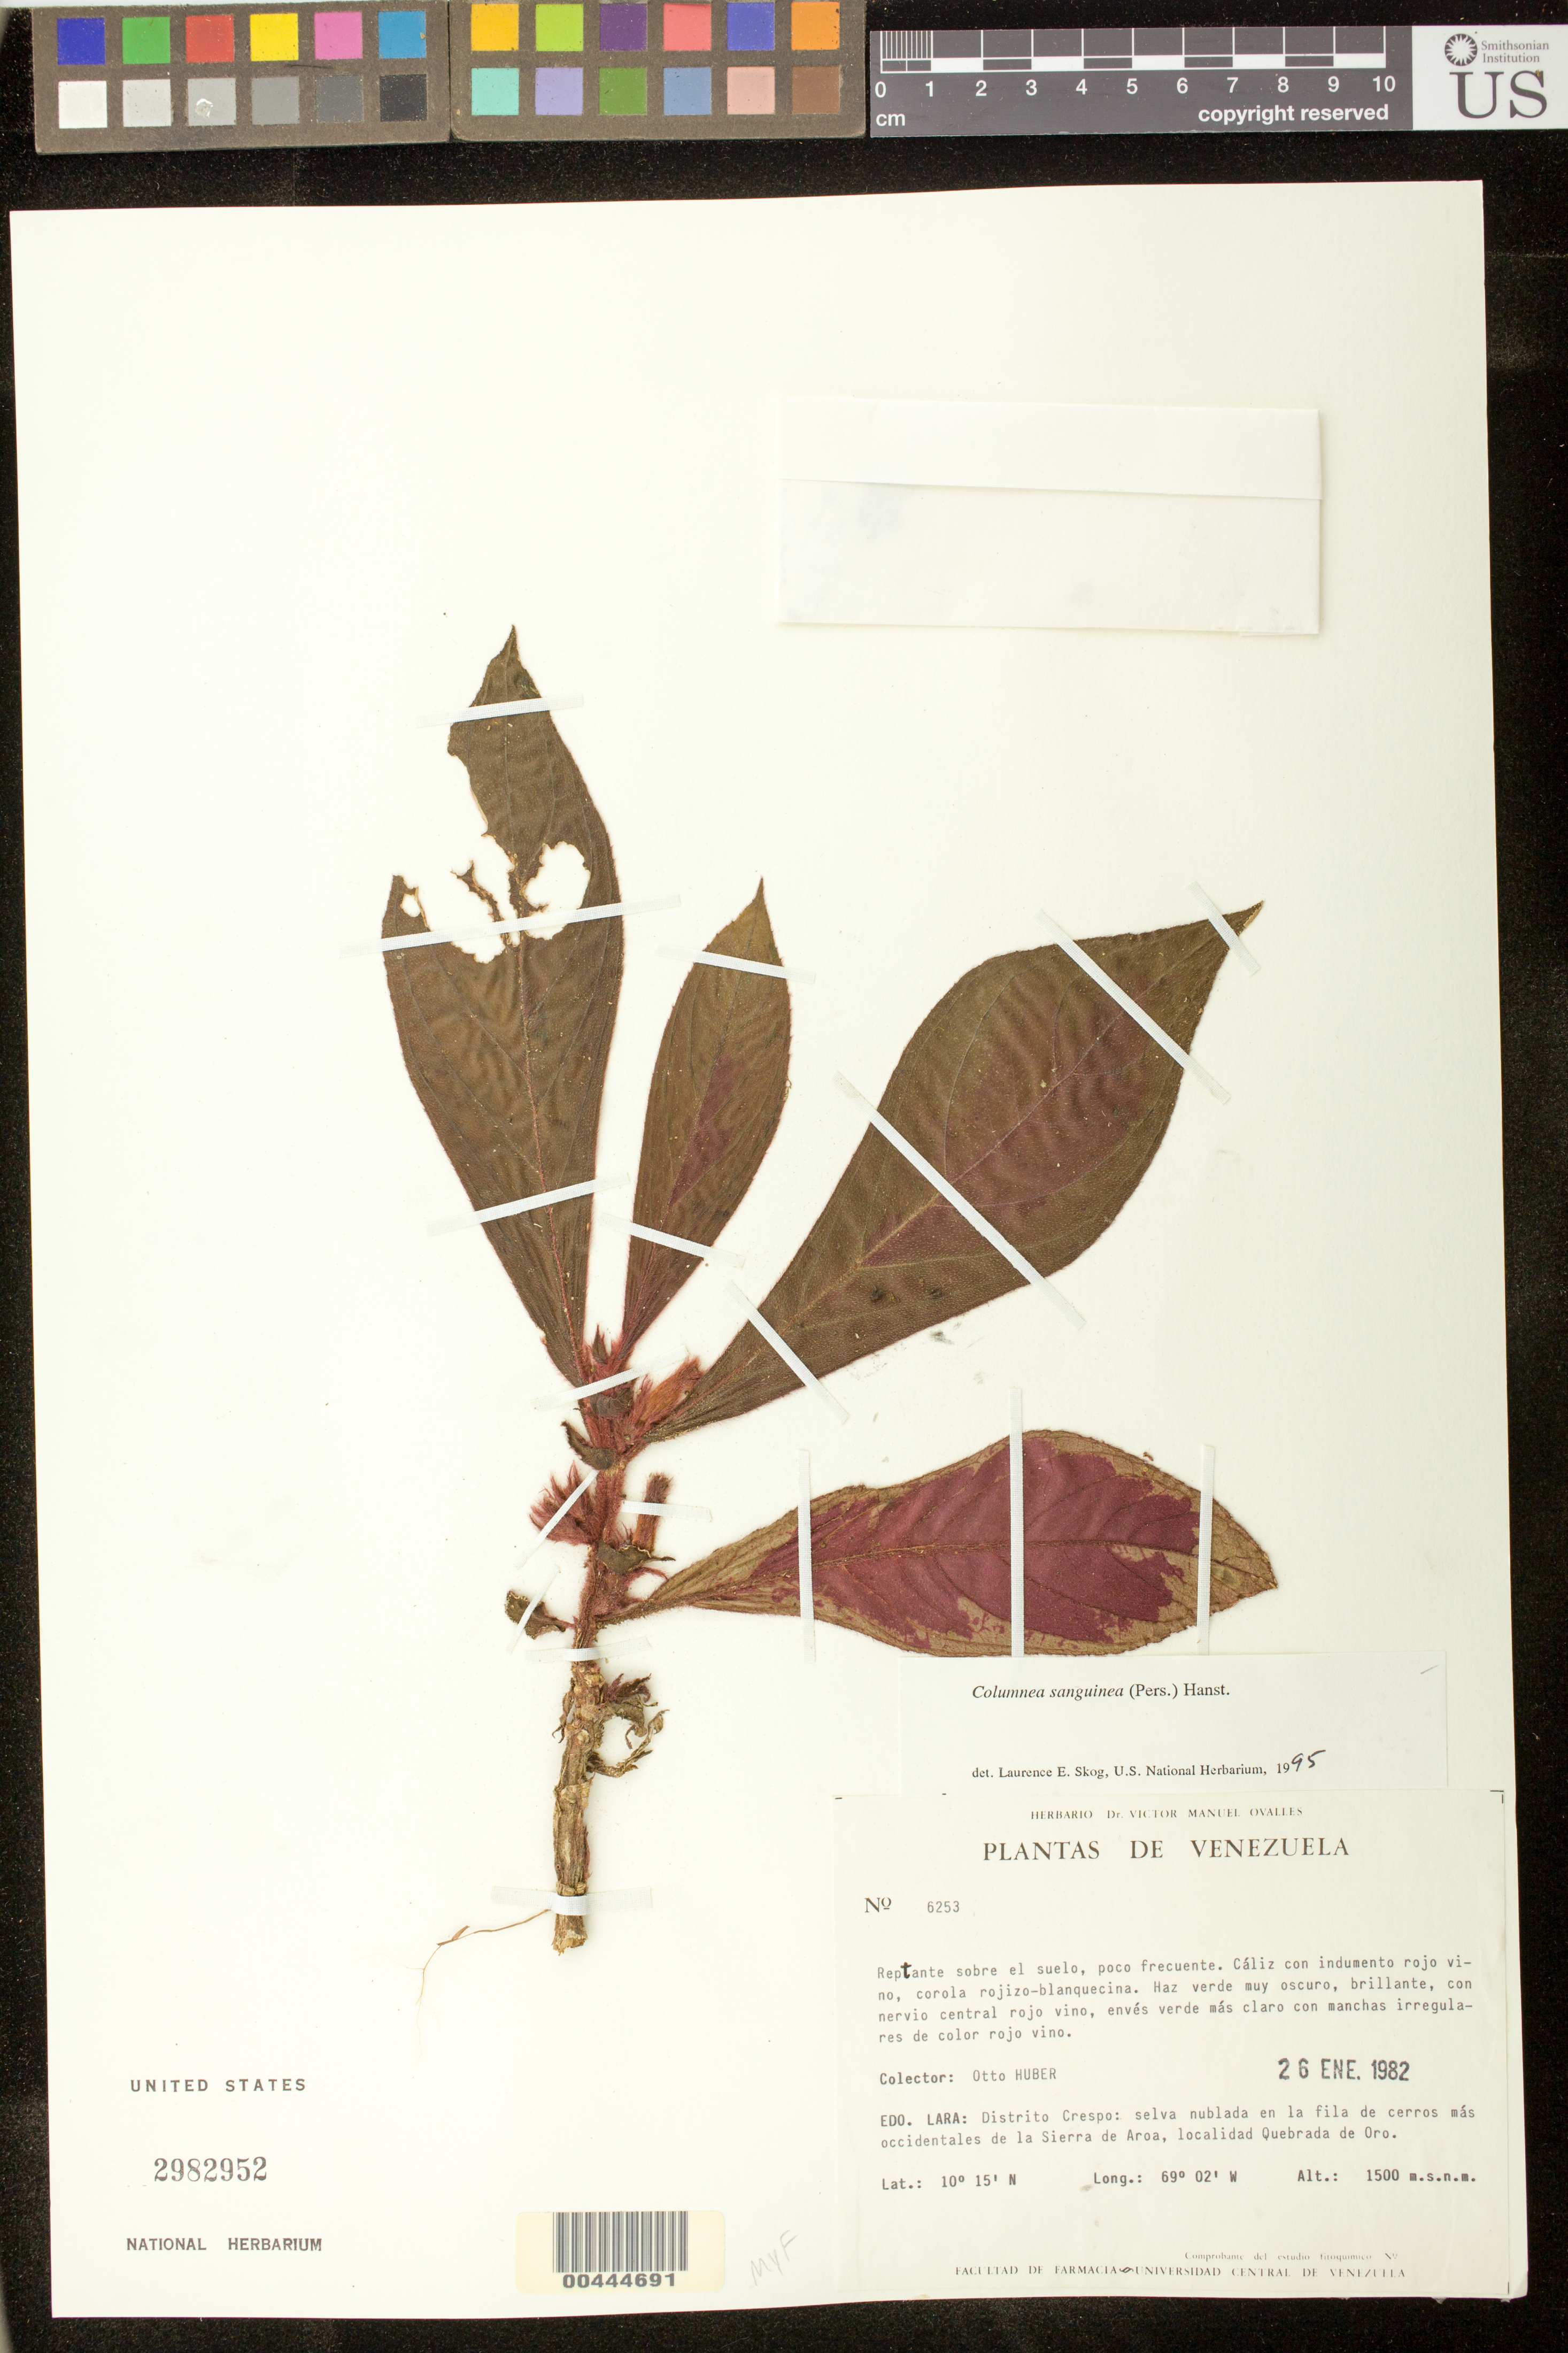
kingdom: Plantae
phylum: Tracheophyta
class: Magnoliopsida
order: Lamiales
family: Gesneriaceae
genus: Columnea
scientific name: Columnea sanguinea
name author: (Pers.) Hanst.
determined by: Skog, Laurence E.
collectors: O. Huber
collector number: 6253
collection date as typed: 26 Jan 1982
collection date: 1982-01-26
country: Venezuela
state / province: Lara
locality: Crespo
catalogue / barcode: US 2982952